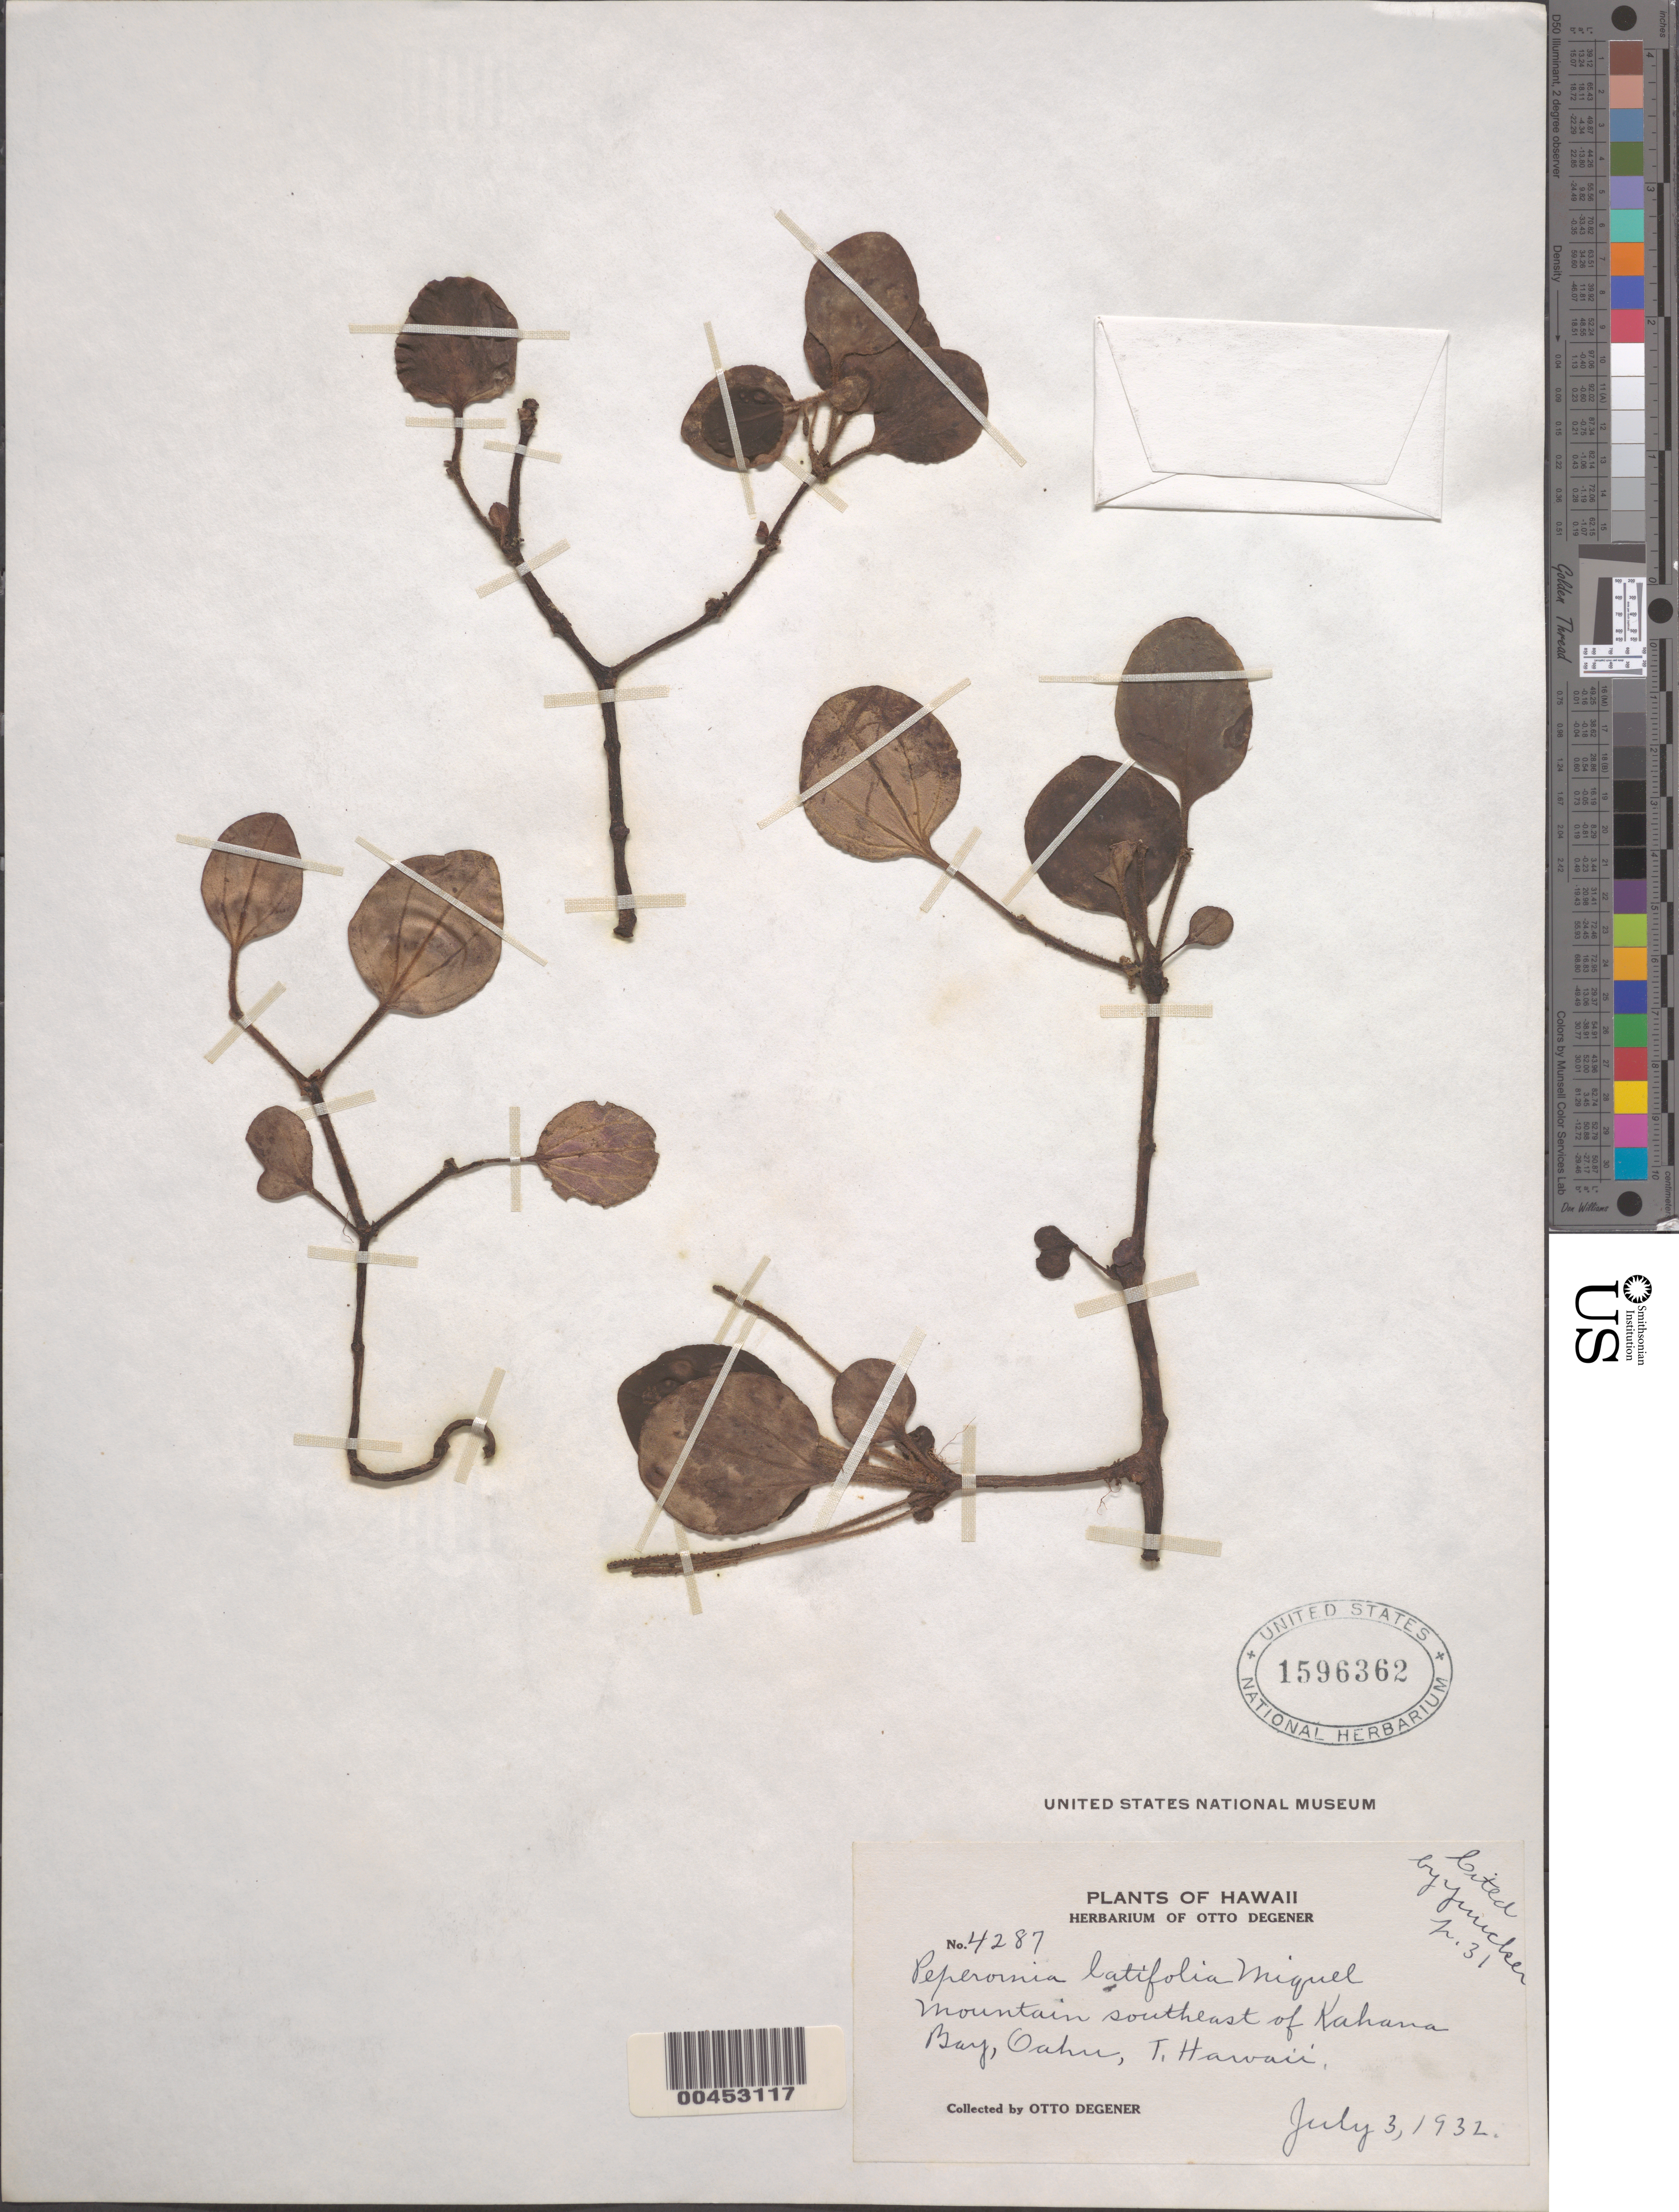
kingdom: Plantae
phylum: Tracheophyta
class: Magnoliopsida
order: Piperales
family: Piperaceae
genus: Peperomia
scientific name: Peperomia latifolia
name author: Miq.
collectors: O. Degener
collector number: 4287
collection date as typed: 3 Jul 1932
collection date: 1932-07-03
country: United States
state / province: Hawaii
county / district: Honolulu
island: Oahu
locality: Mtn SE of Kahana Bay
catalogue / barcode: US 1596362